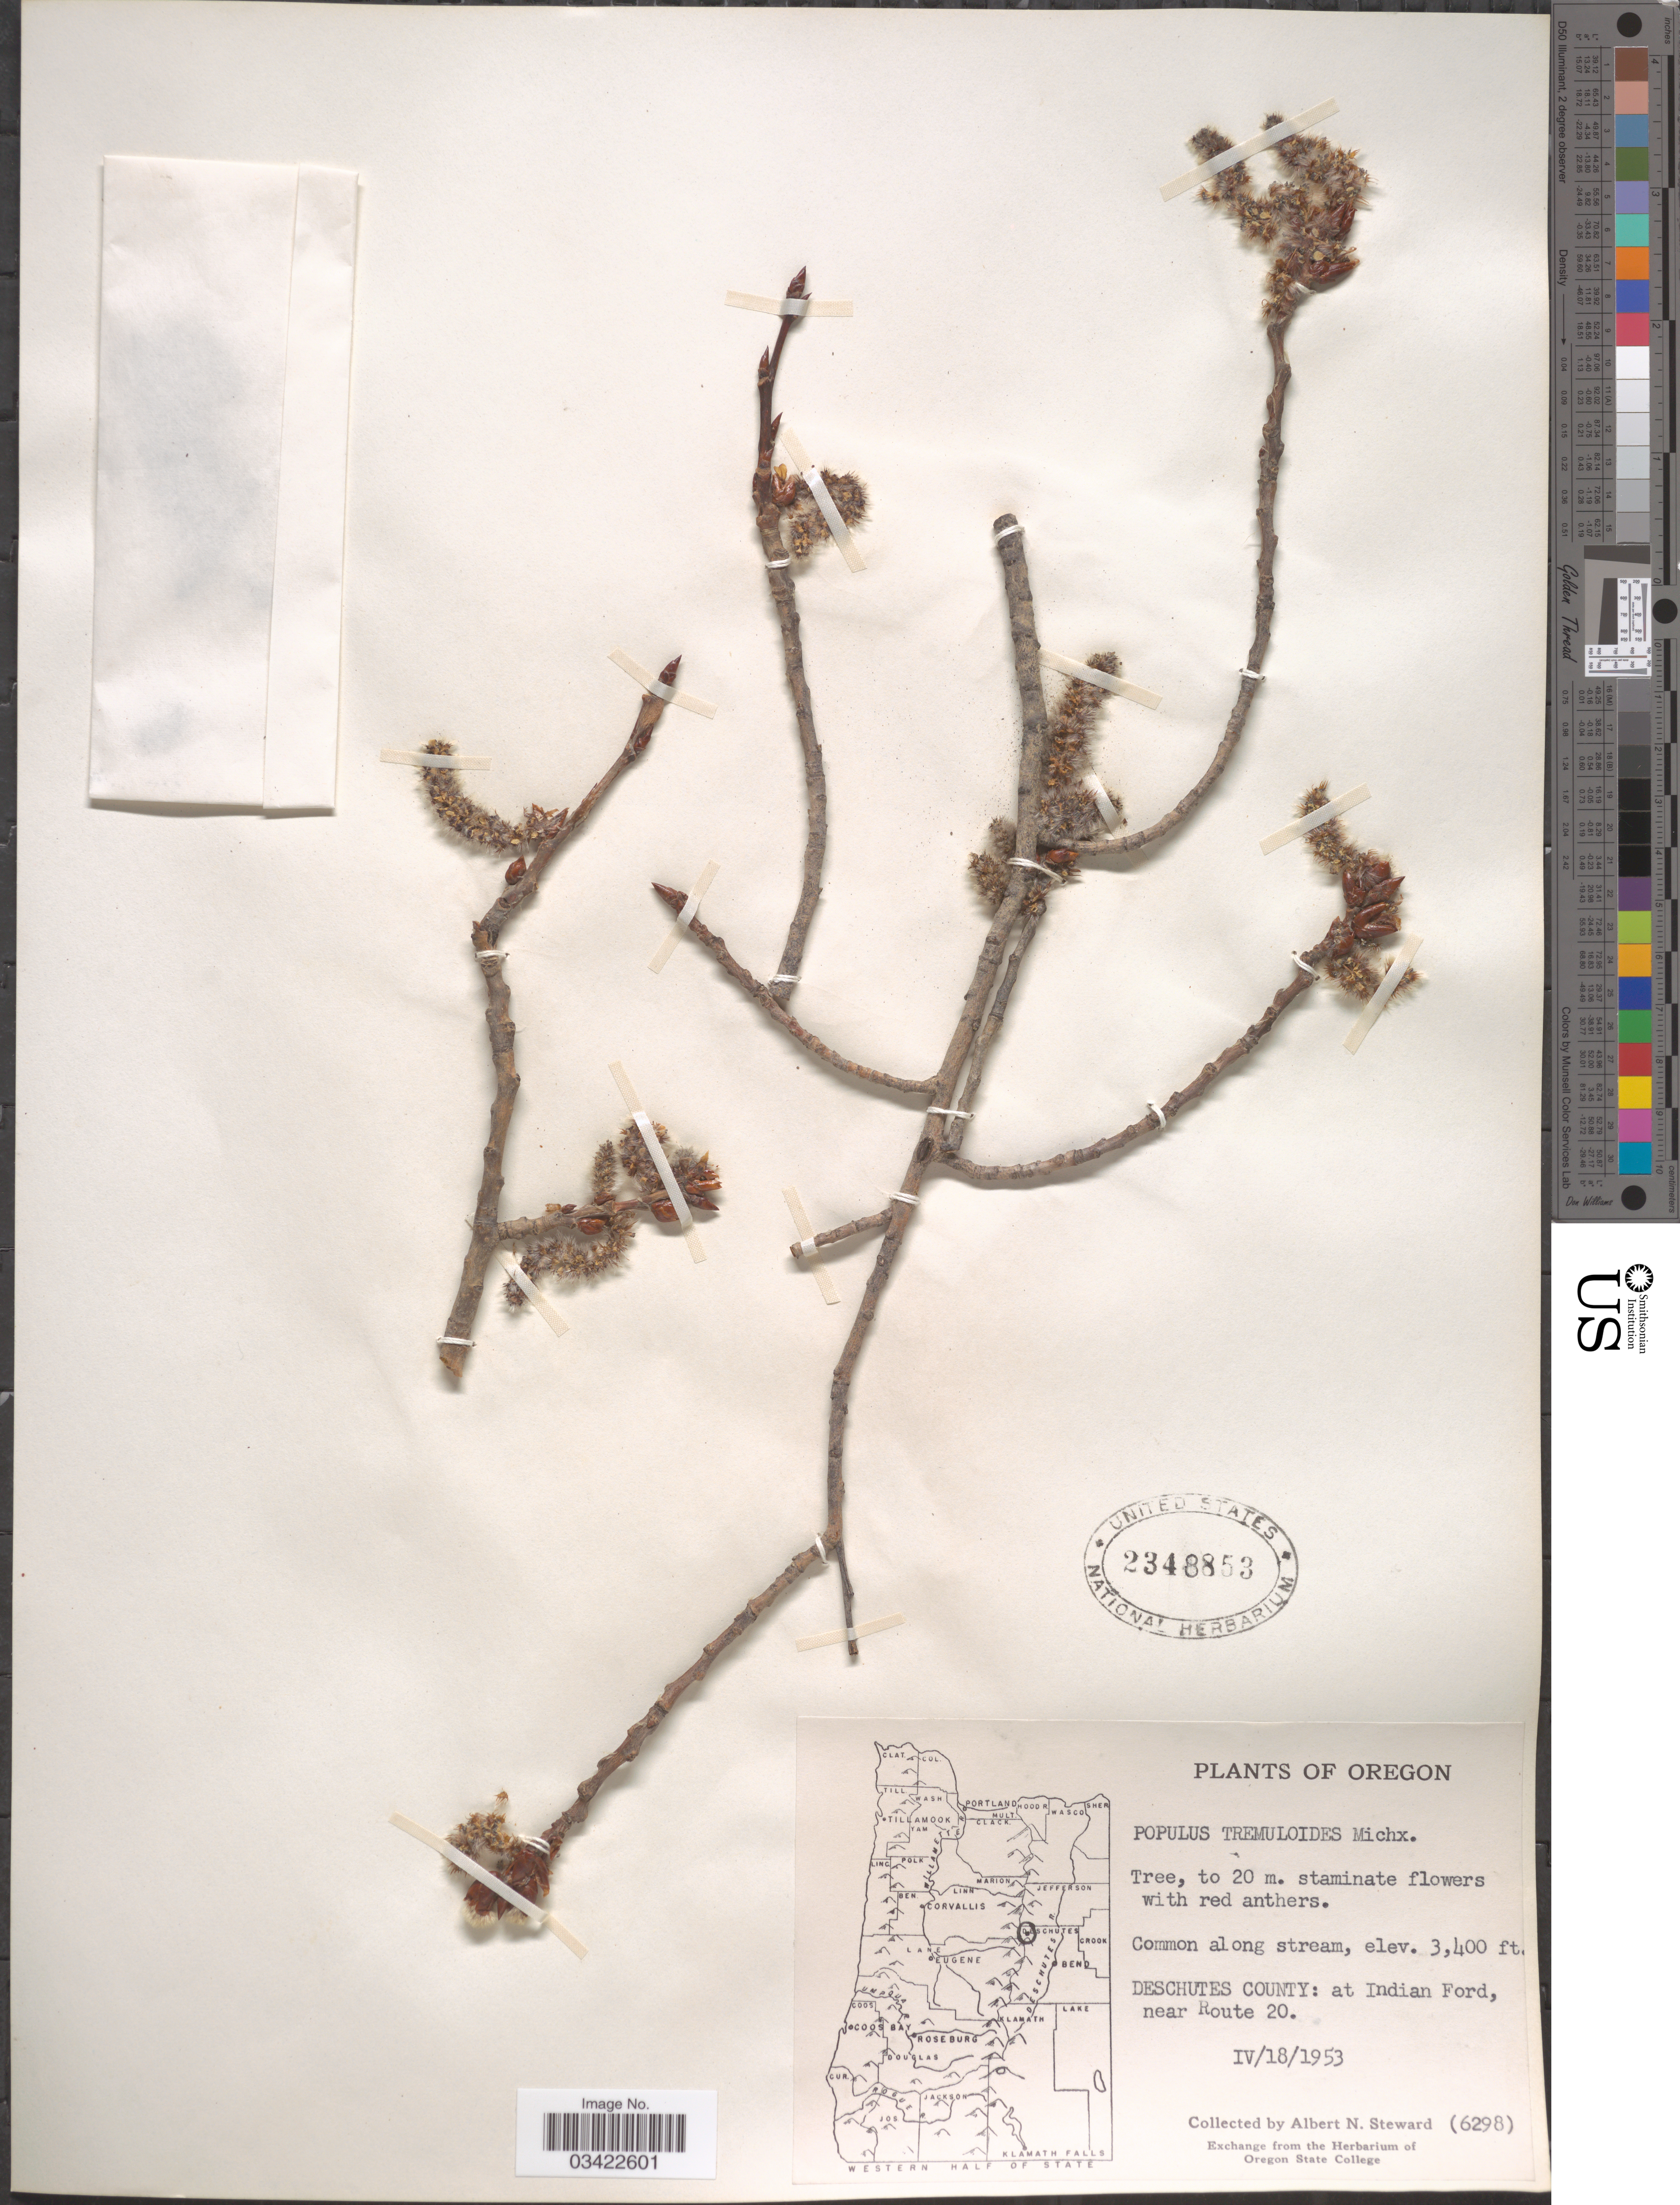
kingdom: Plantae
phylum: Tracheophyta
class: Magnoliopsida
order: Malpighiales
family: Salicaceae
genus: Populus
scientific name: Populus tremuloides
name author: Michx.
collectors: A. N. Steward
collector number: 6298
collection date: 1953-04-18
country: United States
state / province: Oregon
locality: Deschutes County: at Indian Ford, near Route 20.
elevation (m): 1036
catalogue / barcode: US 2348853